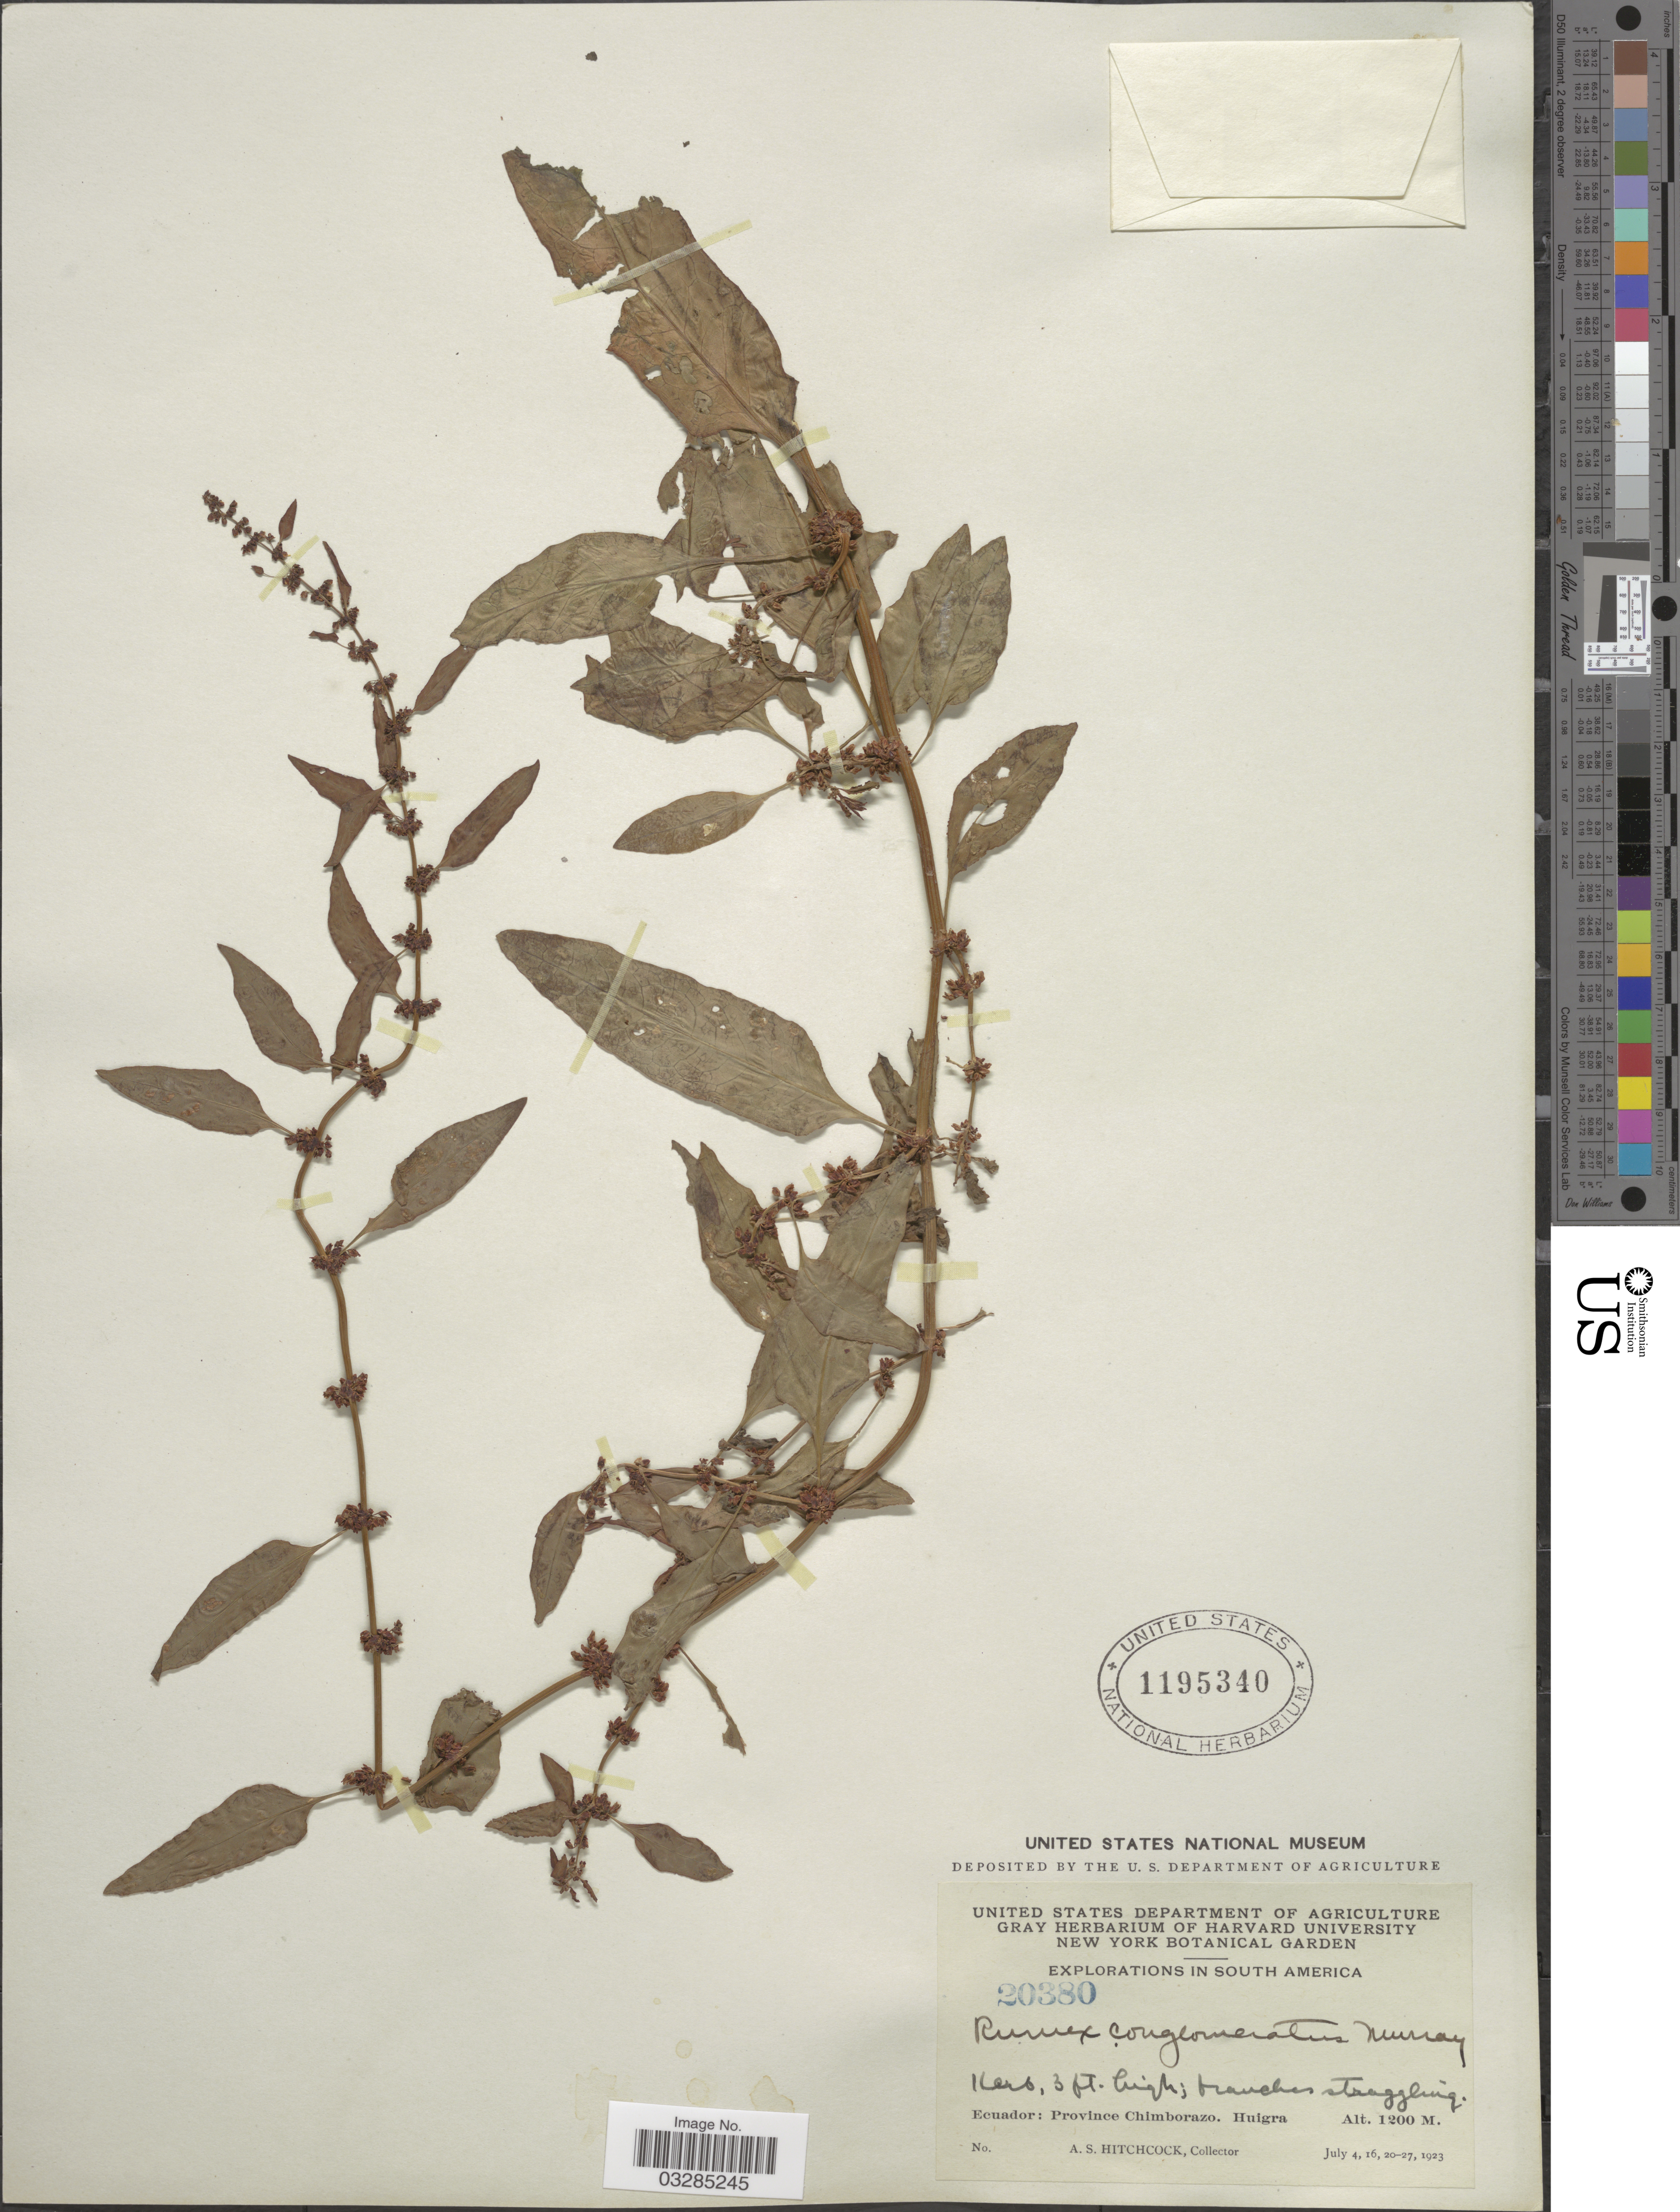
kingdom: Plantae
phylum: Tracheophyta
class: Magnoliopsida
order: Caryophyllales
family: Polygonaceae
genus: Rumex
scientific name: Rumex conglomeratus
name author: Murray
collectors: A. S. Hitchcock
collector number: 20380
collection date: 1923-07-04/1923-07-27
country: Ecuador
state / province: Chimborazo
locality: Huigra.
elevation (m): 1200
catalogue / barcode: US 1195340